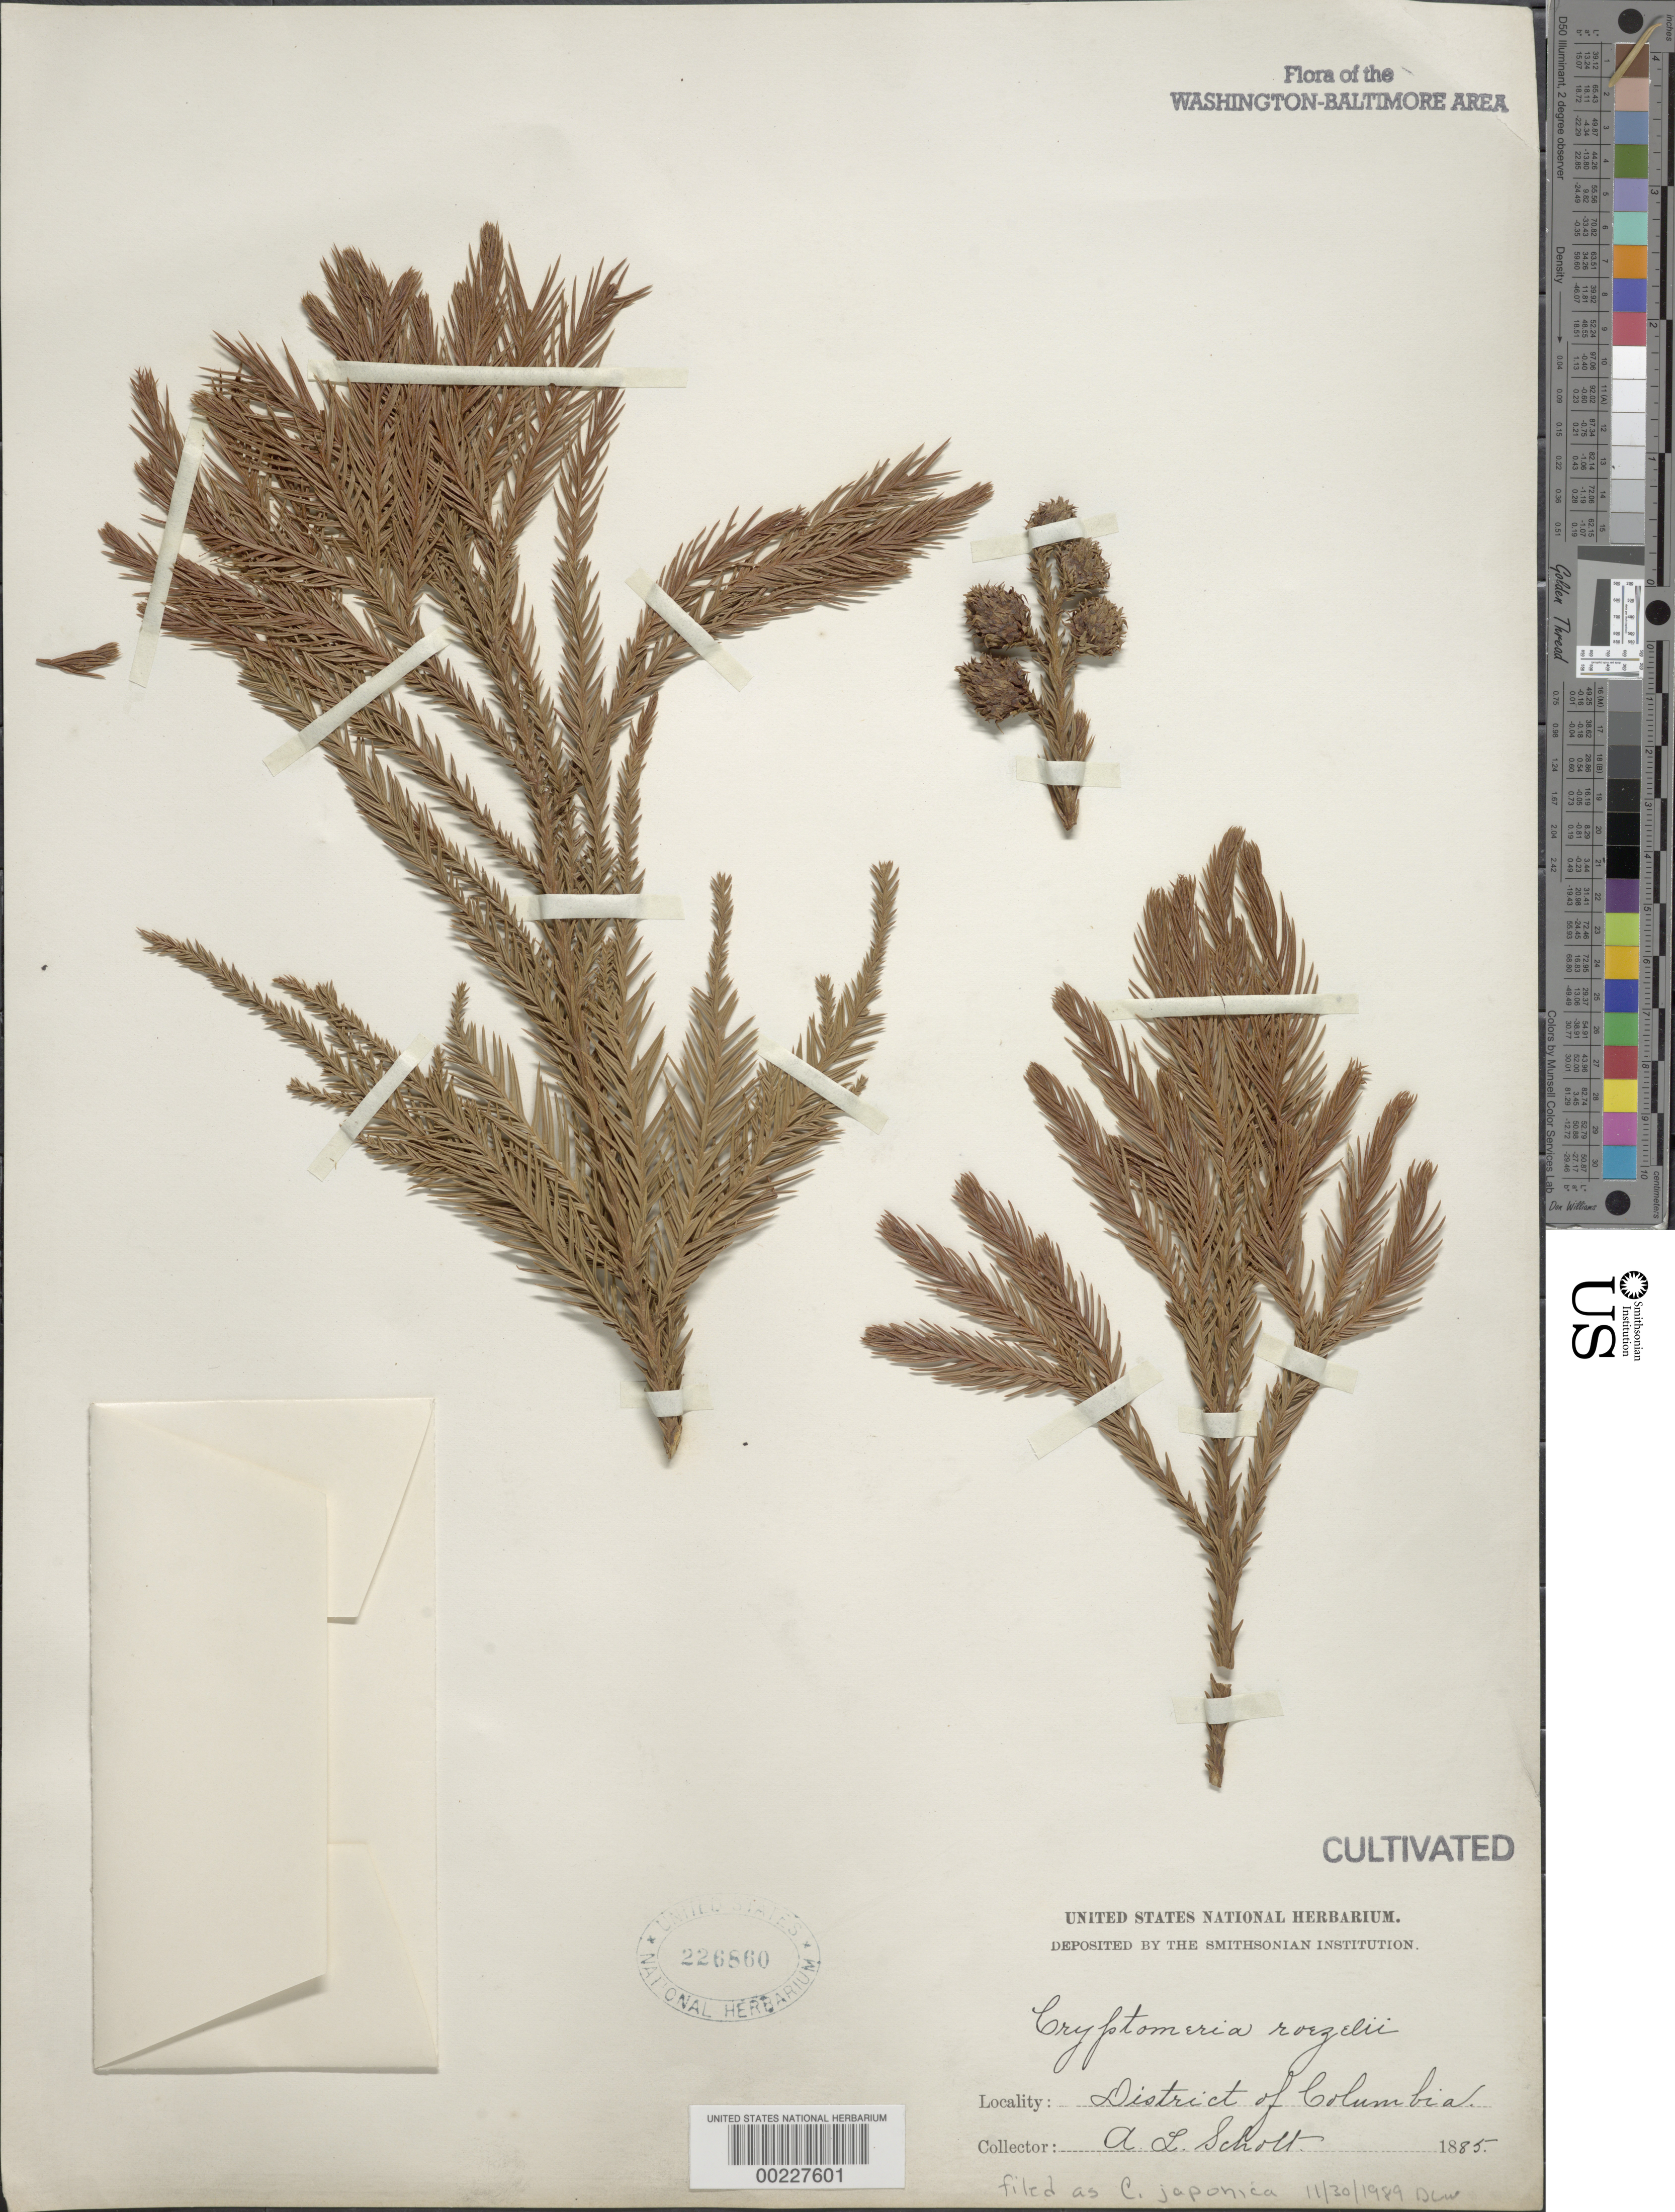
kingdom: Plantae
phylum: Tracheophyta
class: Pinopsida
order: Pinales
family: Cupressaceae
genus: Cryptomeria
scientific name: Cryptomeria japonica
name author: (Thunb. ex L. f.) D. Don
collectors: A. L. Schott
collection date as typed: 1885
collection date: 1885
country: United States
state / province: District of Columbia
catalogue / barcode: US 226860